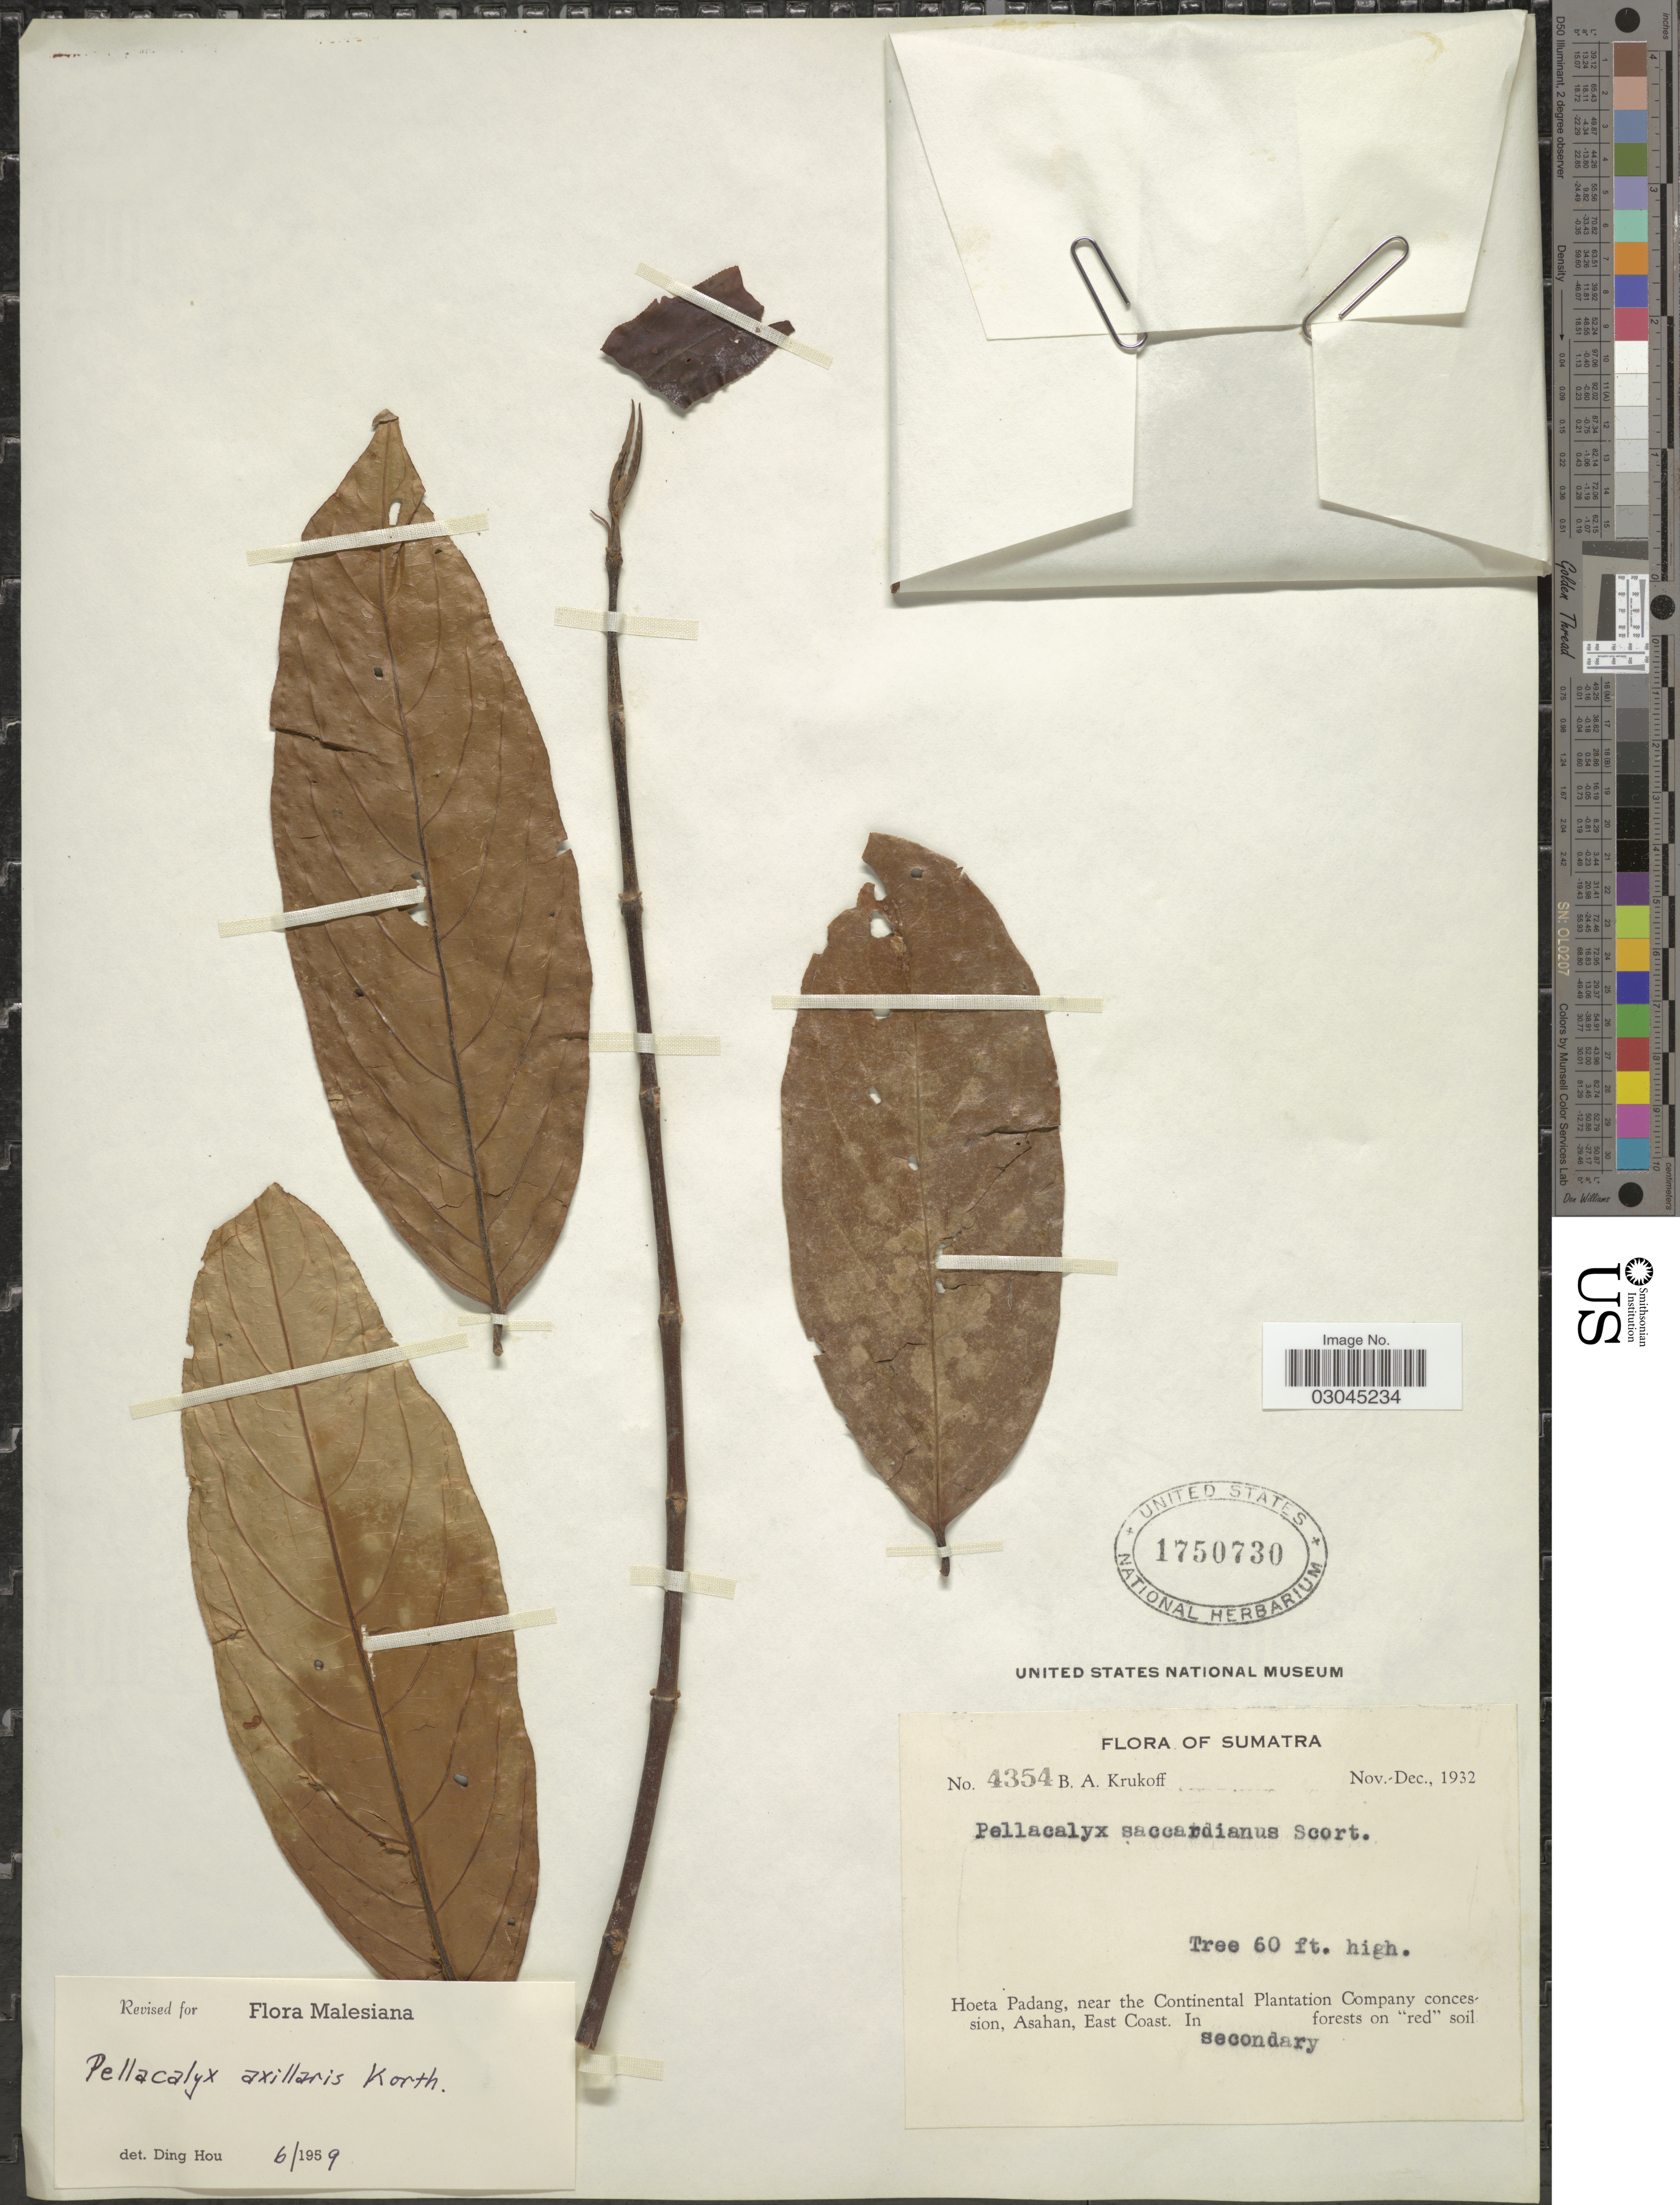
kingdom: Plantae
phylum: Tracheophyta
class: Magnoliopsida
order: Malpighiales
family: Rhizophoraceae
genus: Pellacalyx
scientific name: Pellacalyx axillaris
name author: Korth.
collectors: B. A. Krukoff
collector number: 4354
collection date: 1932-11/1932-12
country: Indonesia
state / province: Sumatra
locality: Hoeta Padang, near the Continental Plantation Company concession, Asahan, East Coast.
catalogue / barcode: US 1750730